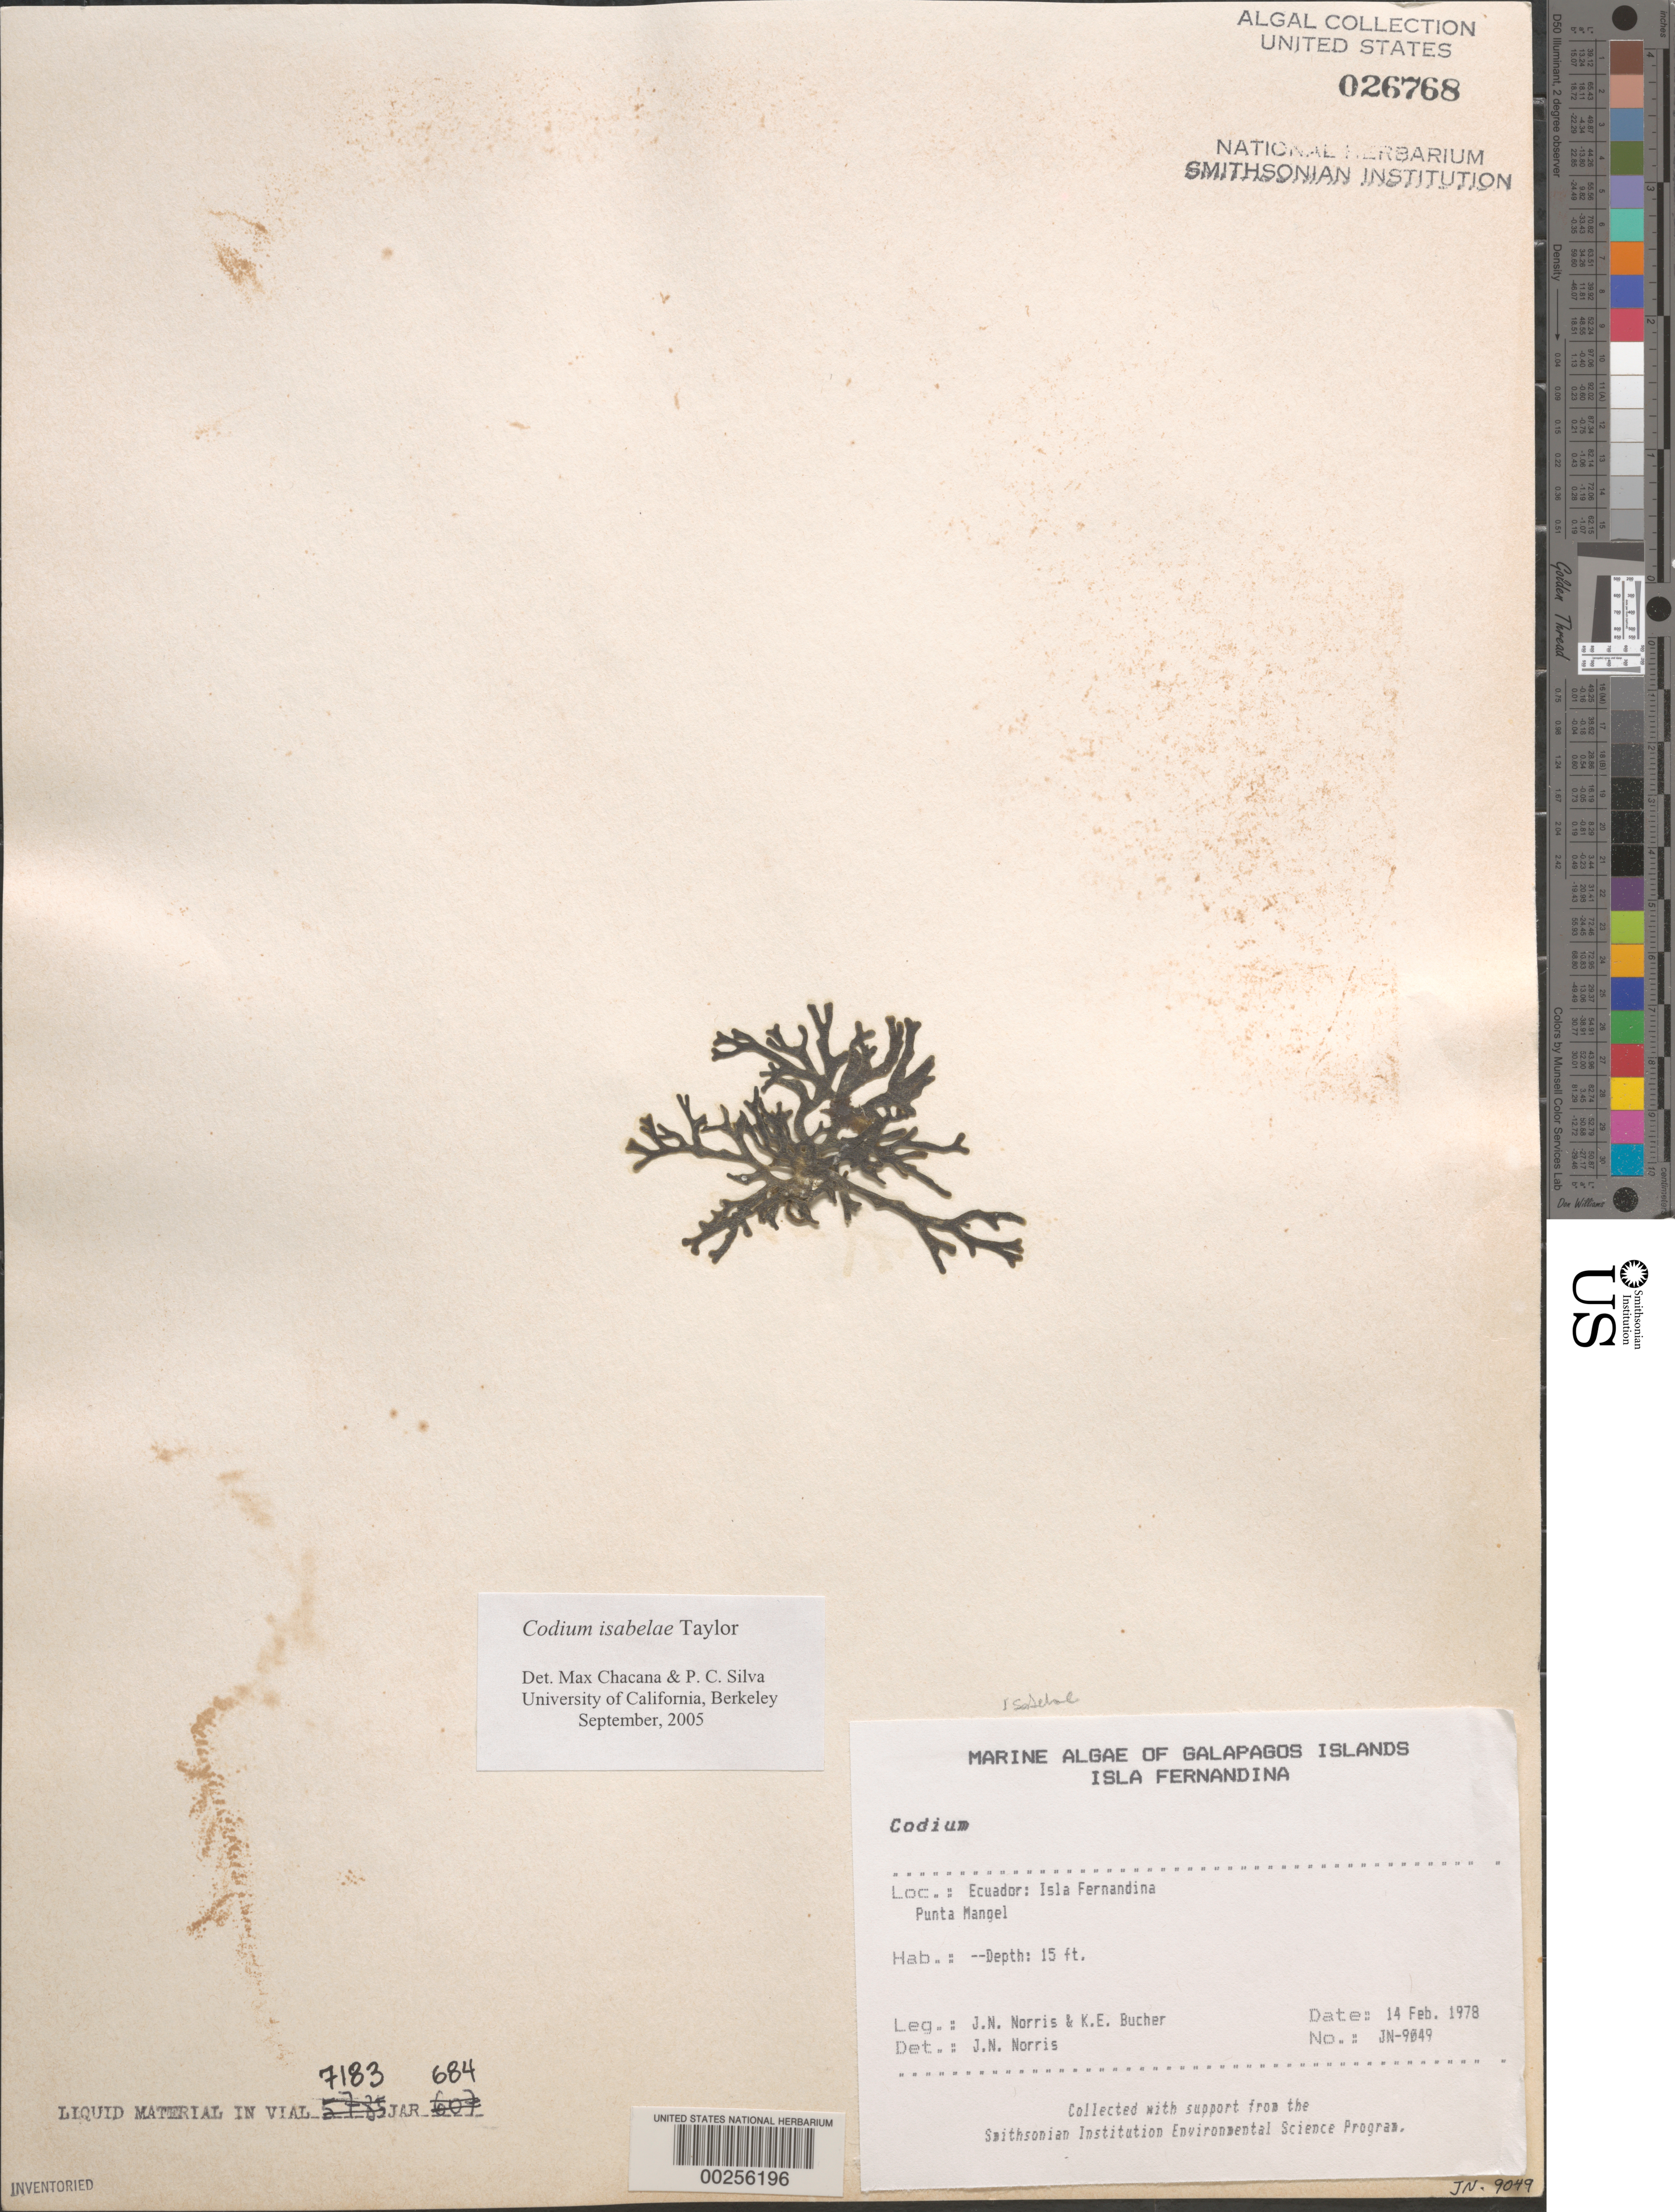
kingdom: Plantae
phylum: Chlorophyta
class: Ulvophyceae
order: Bryopsidales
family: Codiaceae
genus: Codium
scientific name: Codium isabelae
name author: W.R. Taylor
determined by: Chacana, M. E.; Silva, P. C.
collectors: J. N. Norris & K. E. Bucher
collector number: JN-9049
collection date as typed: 14 Feb 1978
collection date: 1978-02-14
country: Ecuador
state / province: Colón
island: Fernandina [Narborough]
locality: Punta Mangel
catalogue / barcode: US 26768